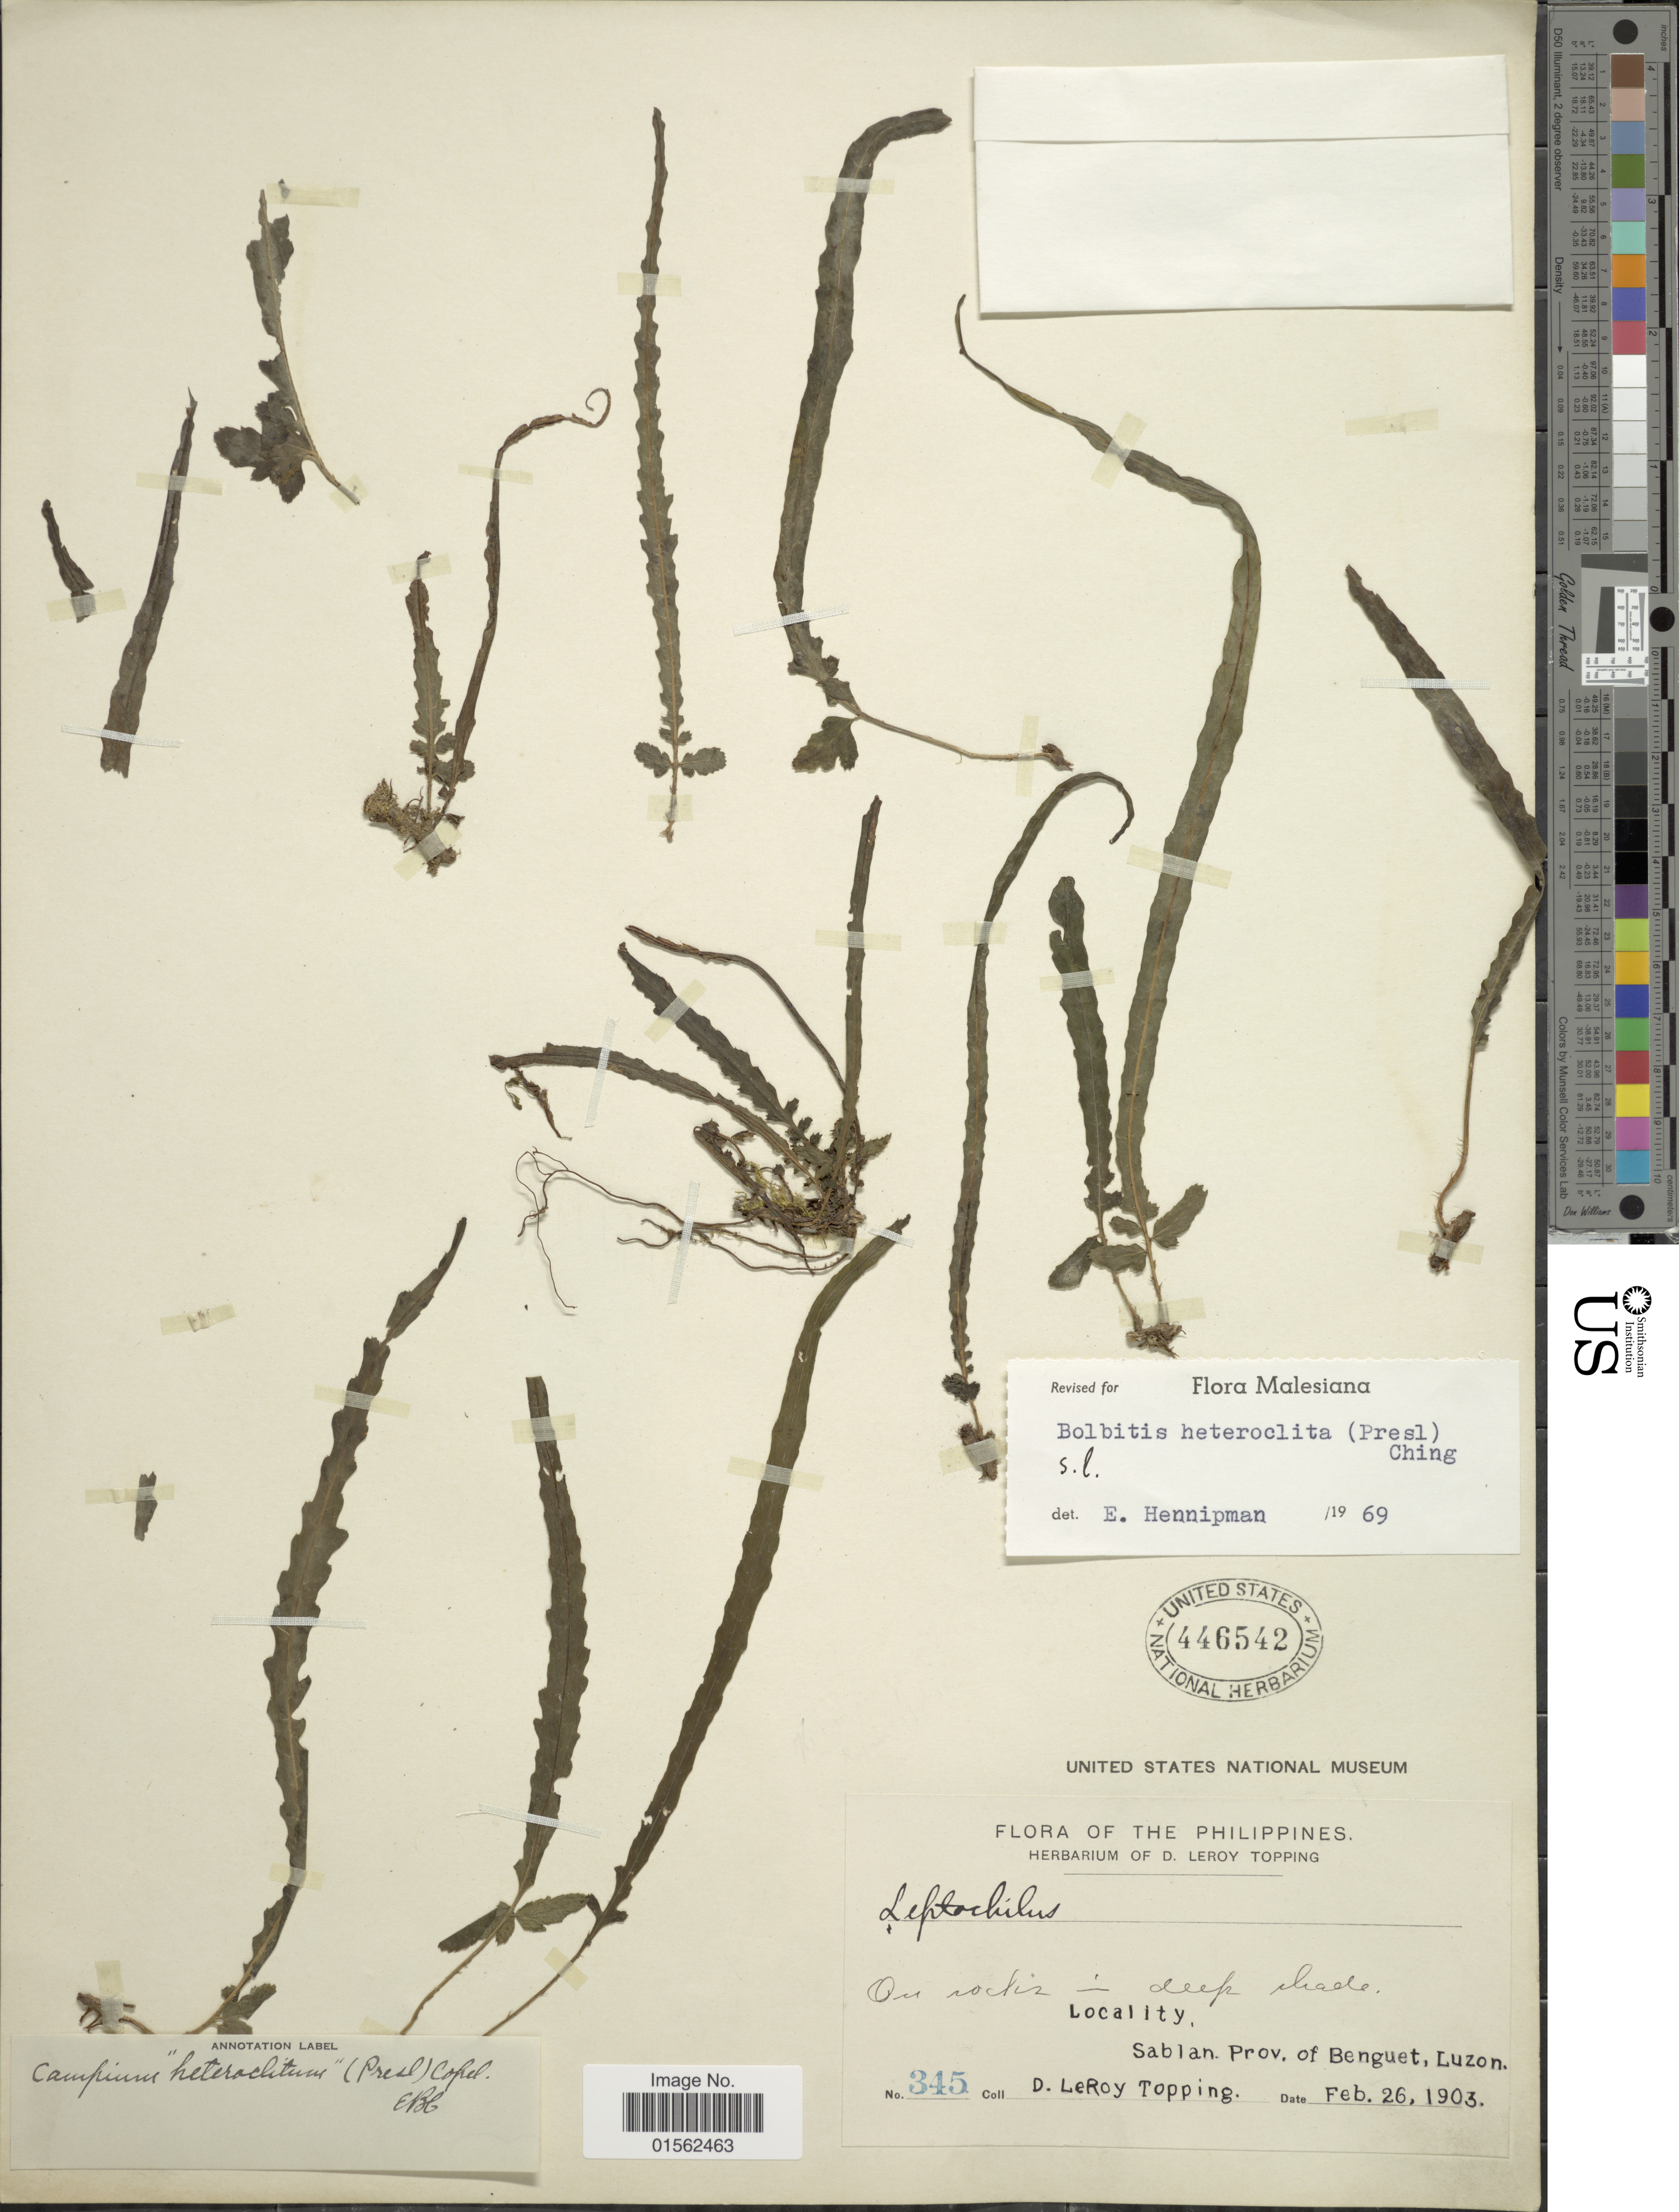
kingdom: Plantae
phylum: Tracheophyta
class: Polypodiopsida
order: Polypodiales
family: Dryopteridaceae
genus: Bolbitis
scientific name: Bolbitis heteroclita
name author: (C. Presl) Ching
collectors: D. L. Topping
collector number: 345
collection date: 1903-02-26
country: Philippines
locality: Philippines, Sablan Prov. of Benguet, Luzon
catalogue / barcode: US 446542